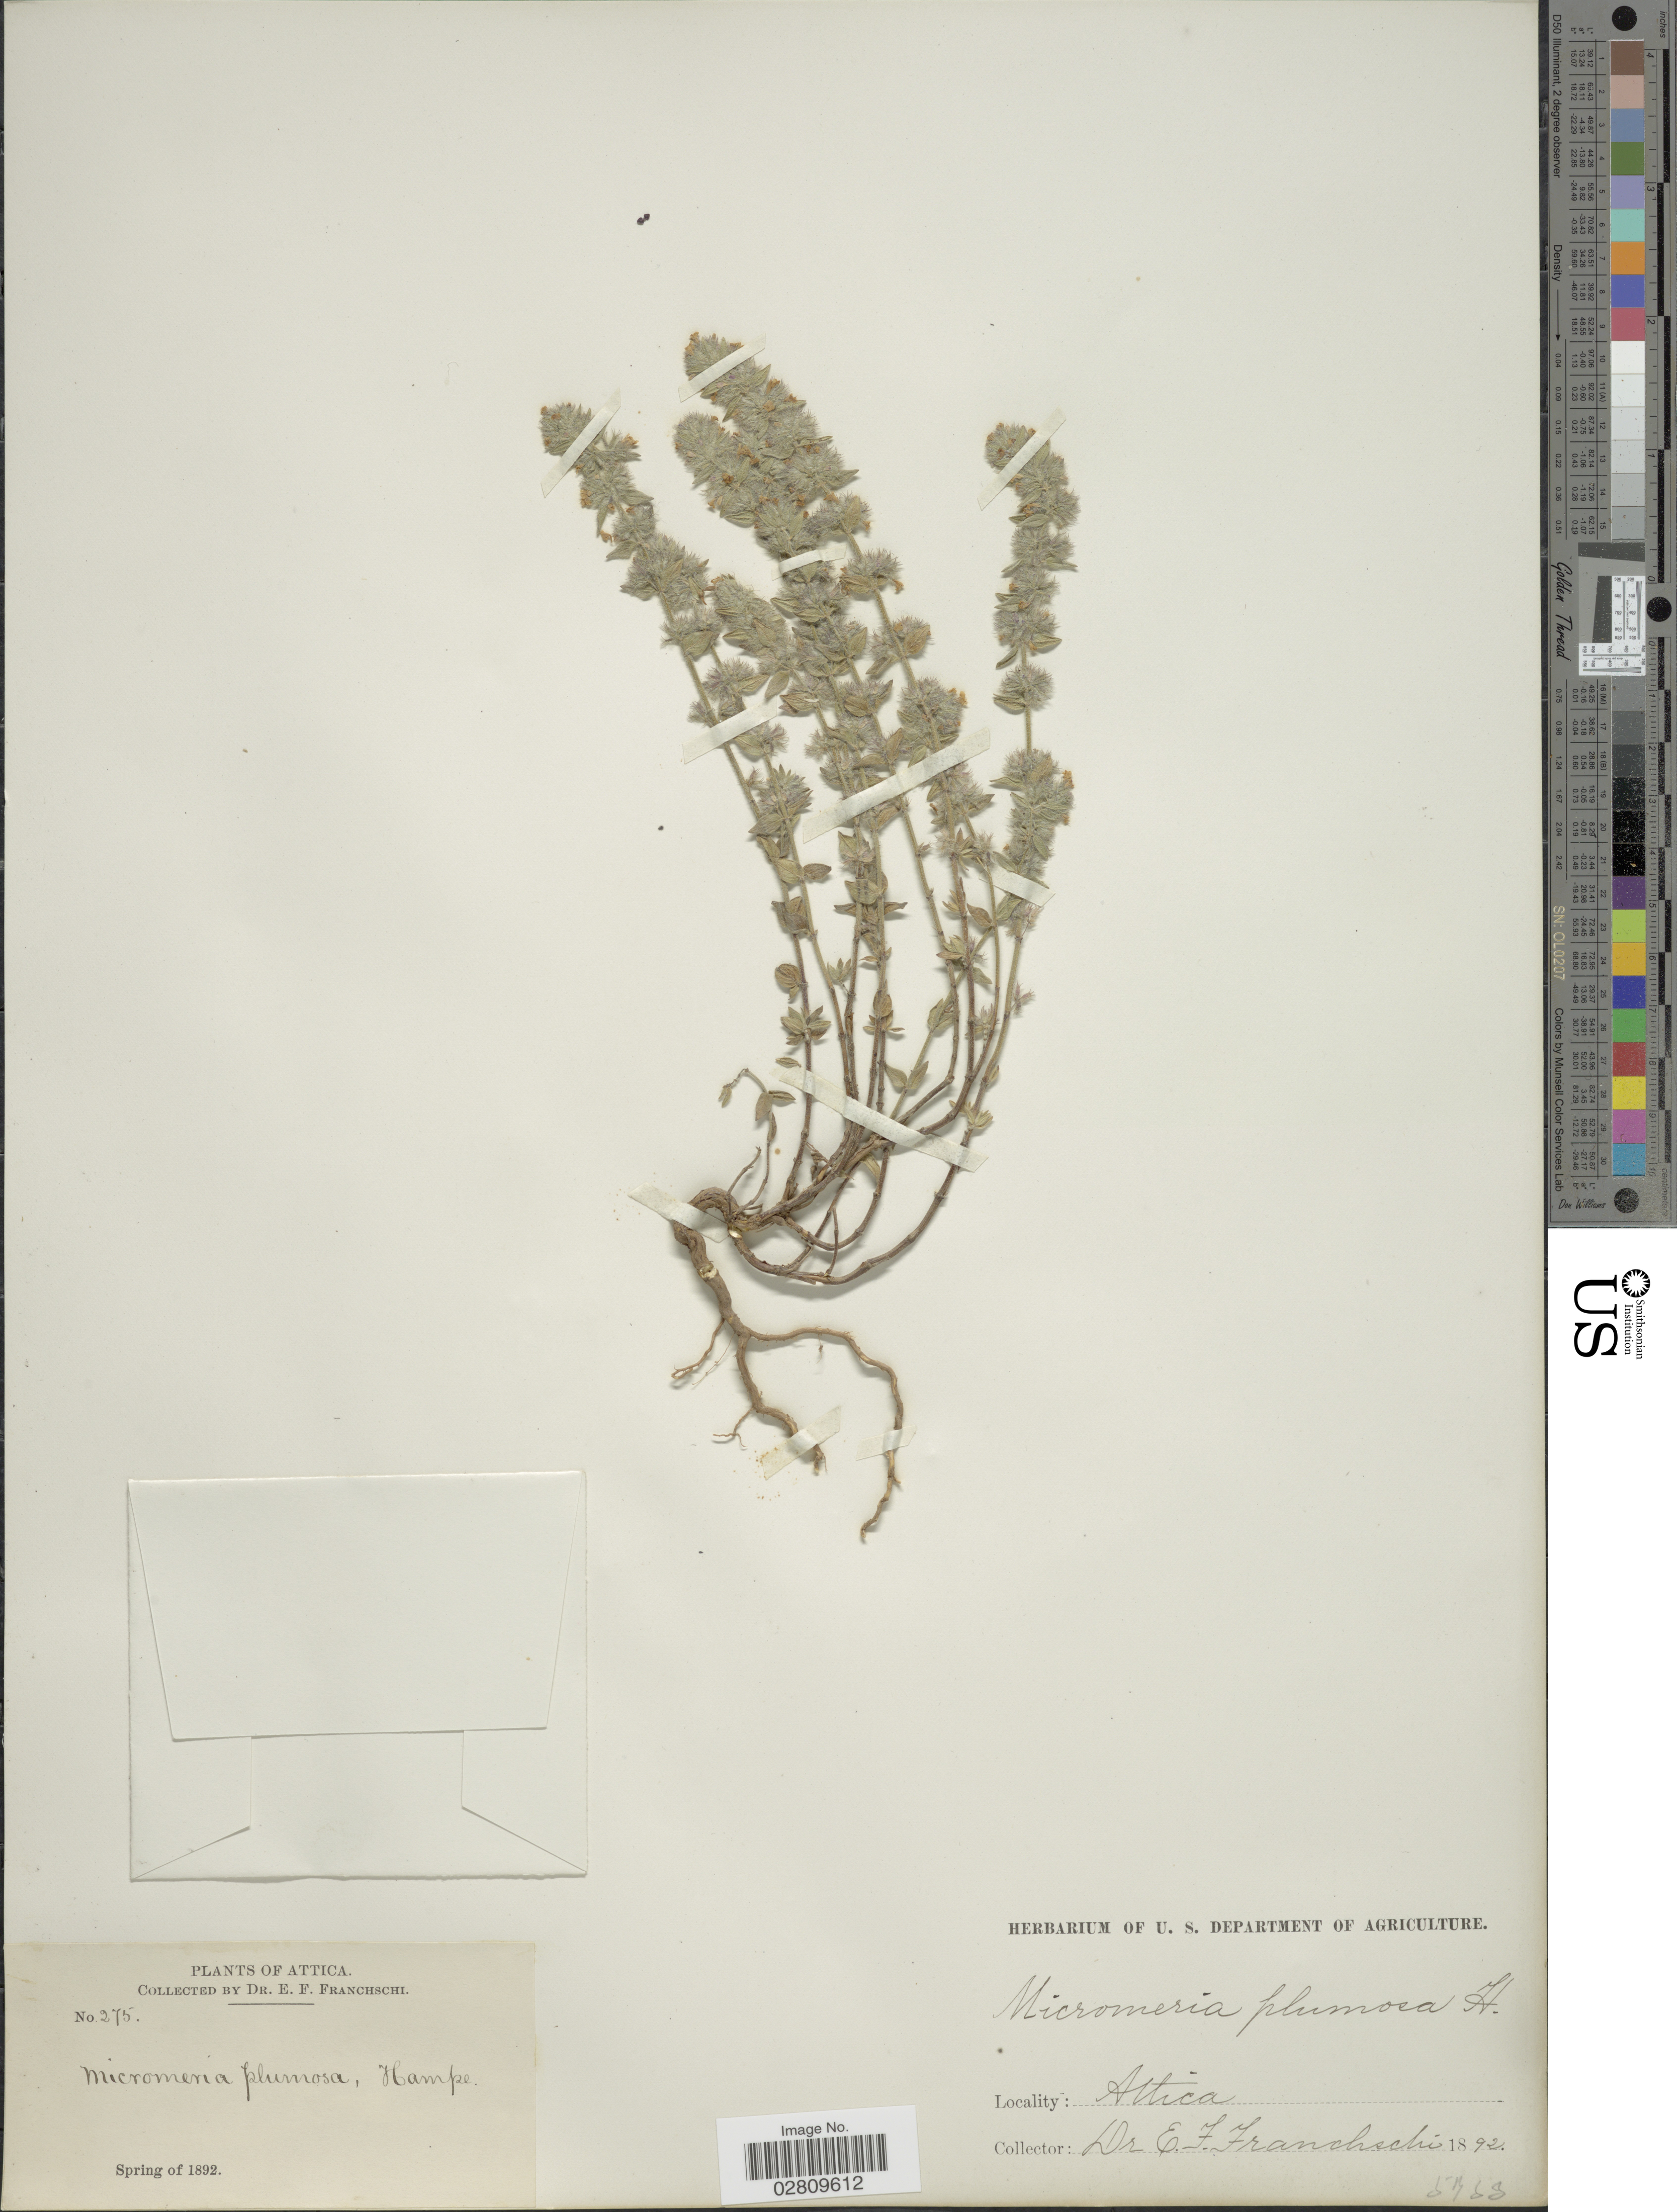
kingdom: Plantae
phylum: Tracheophyta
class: Magnoliopsida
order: Lamiales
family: Lamiaceae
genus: Micromeria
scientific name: Micromeria plumosa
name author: H. Buek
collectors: E. Franchschi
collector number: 275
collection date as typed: Spring of 1892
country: Greece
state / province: Attica